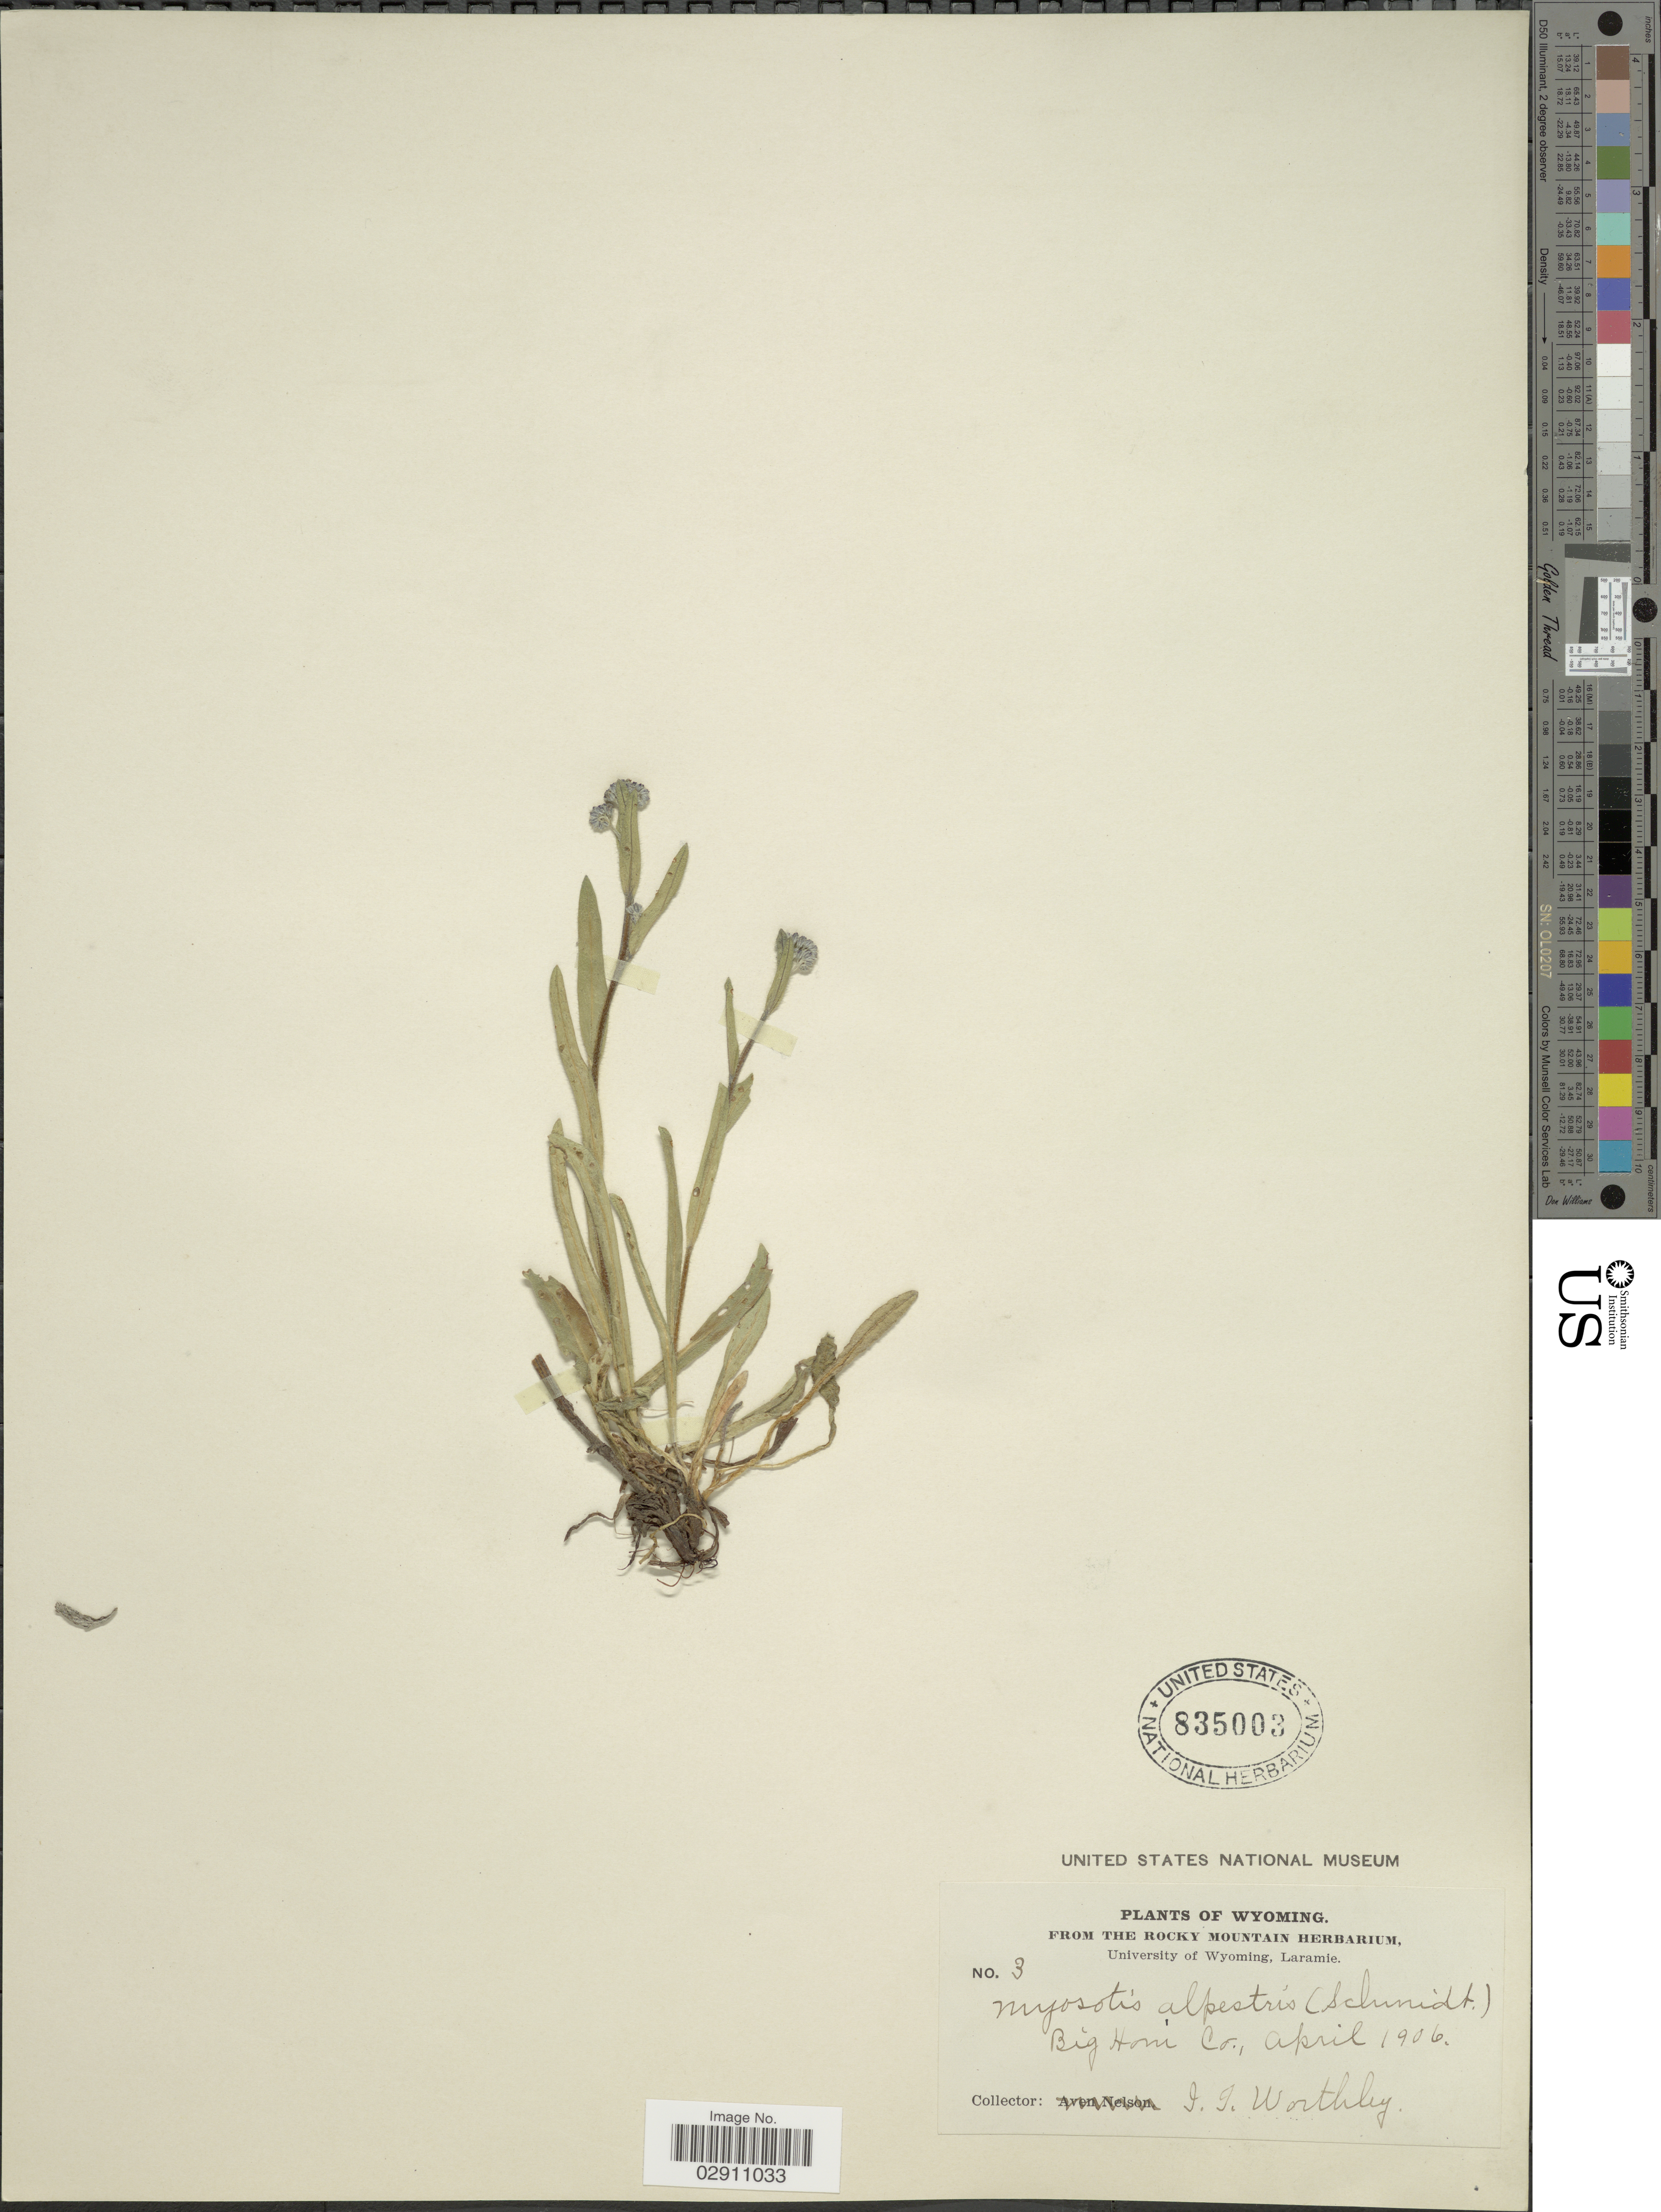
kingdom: Plantae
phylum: Tracheophyta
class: Magnoliopsida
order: Boraginales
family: Boraginaceae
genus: Myosotis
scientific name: Myosotis alpestris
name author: F.W. Schmidt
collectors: J. Worthley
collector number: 3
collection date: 1906-04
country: United States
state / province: Wyoming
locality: Big Horn Co.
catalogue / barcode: US 835003